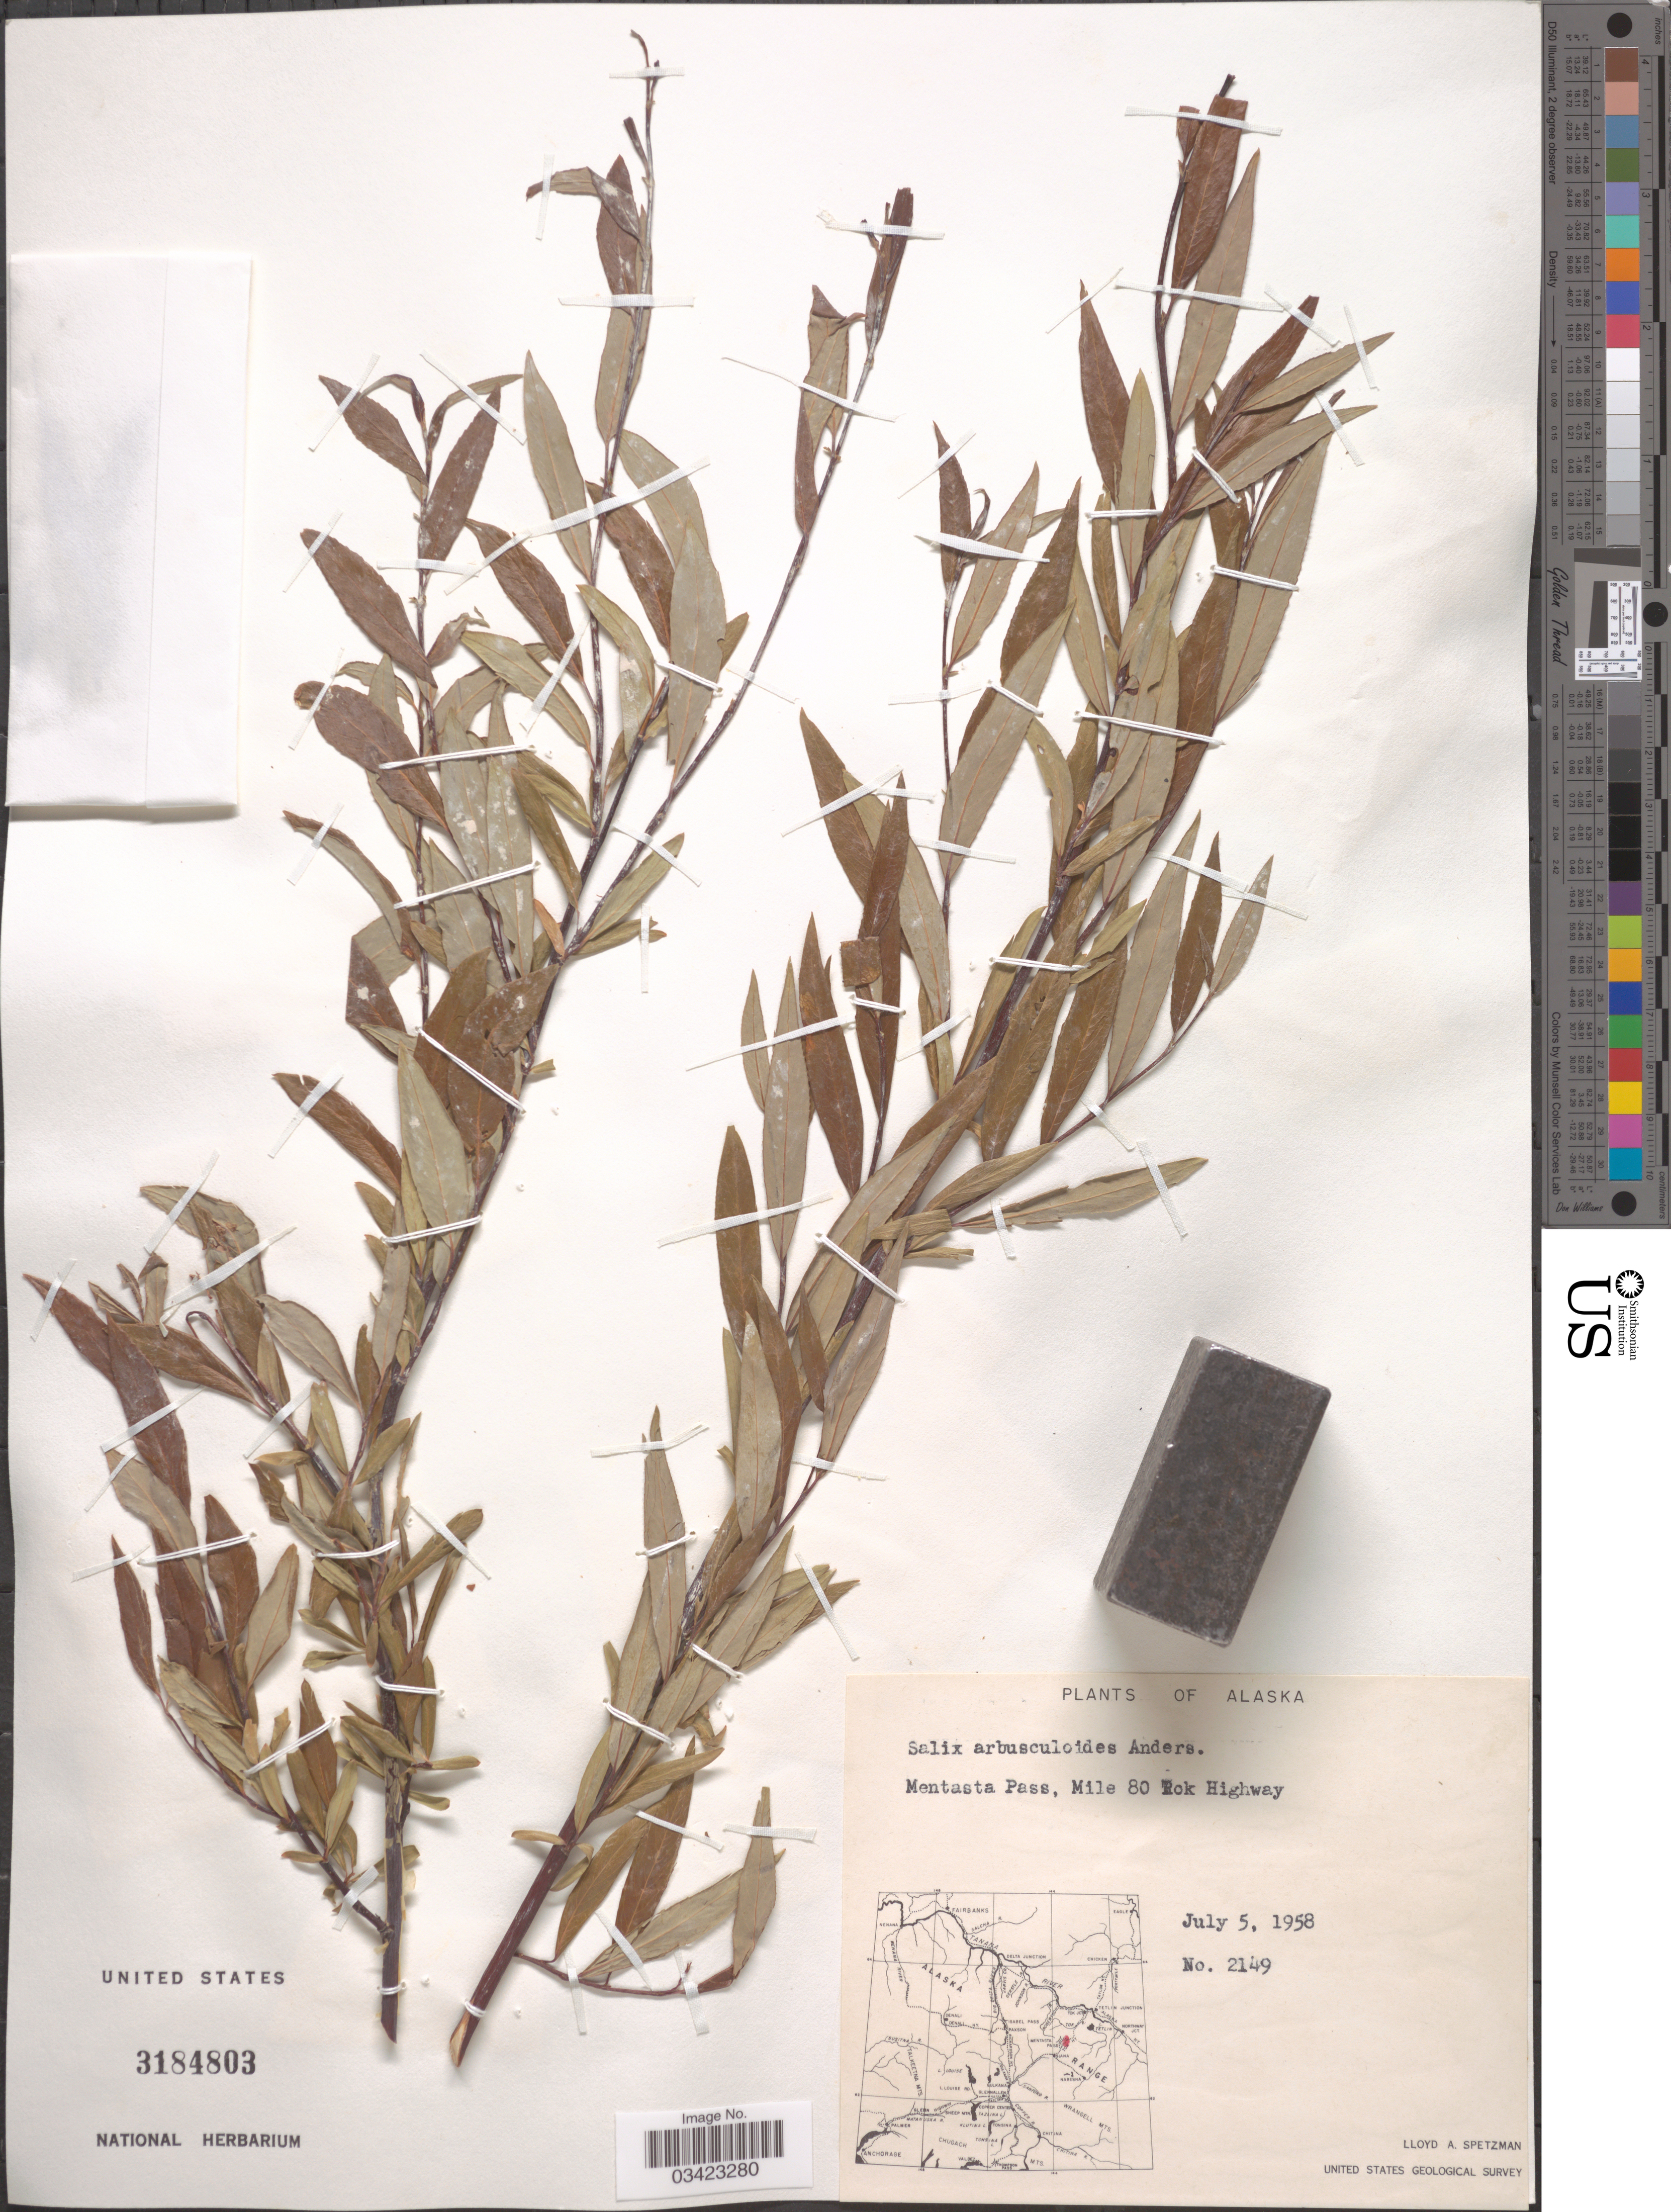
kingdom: Plantae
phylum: Tracheophyta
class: Magnoliopsida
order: Malpighiales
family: Salicaceae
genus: Salix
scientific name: Salix arbusculoides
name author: Andersson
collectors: L. Spetzman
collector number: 2149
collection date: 1958-07-05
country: United States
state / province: Alaska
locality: Mentasta Pass, Mile 80 Tok Highway.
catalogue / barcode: US 3184803